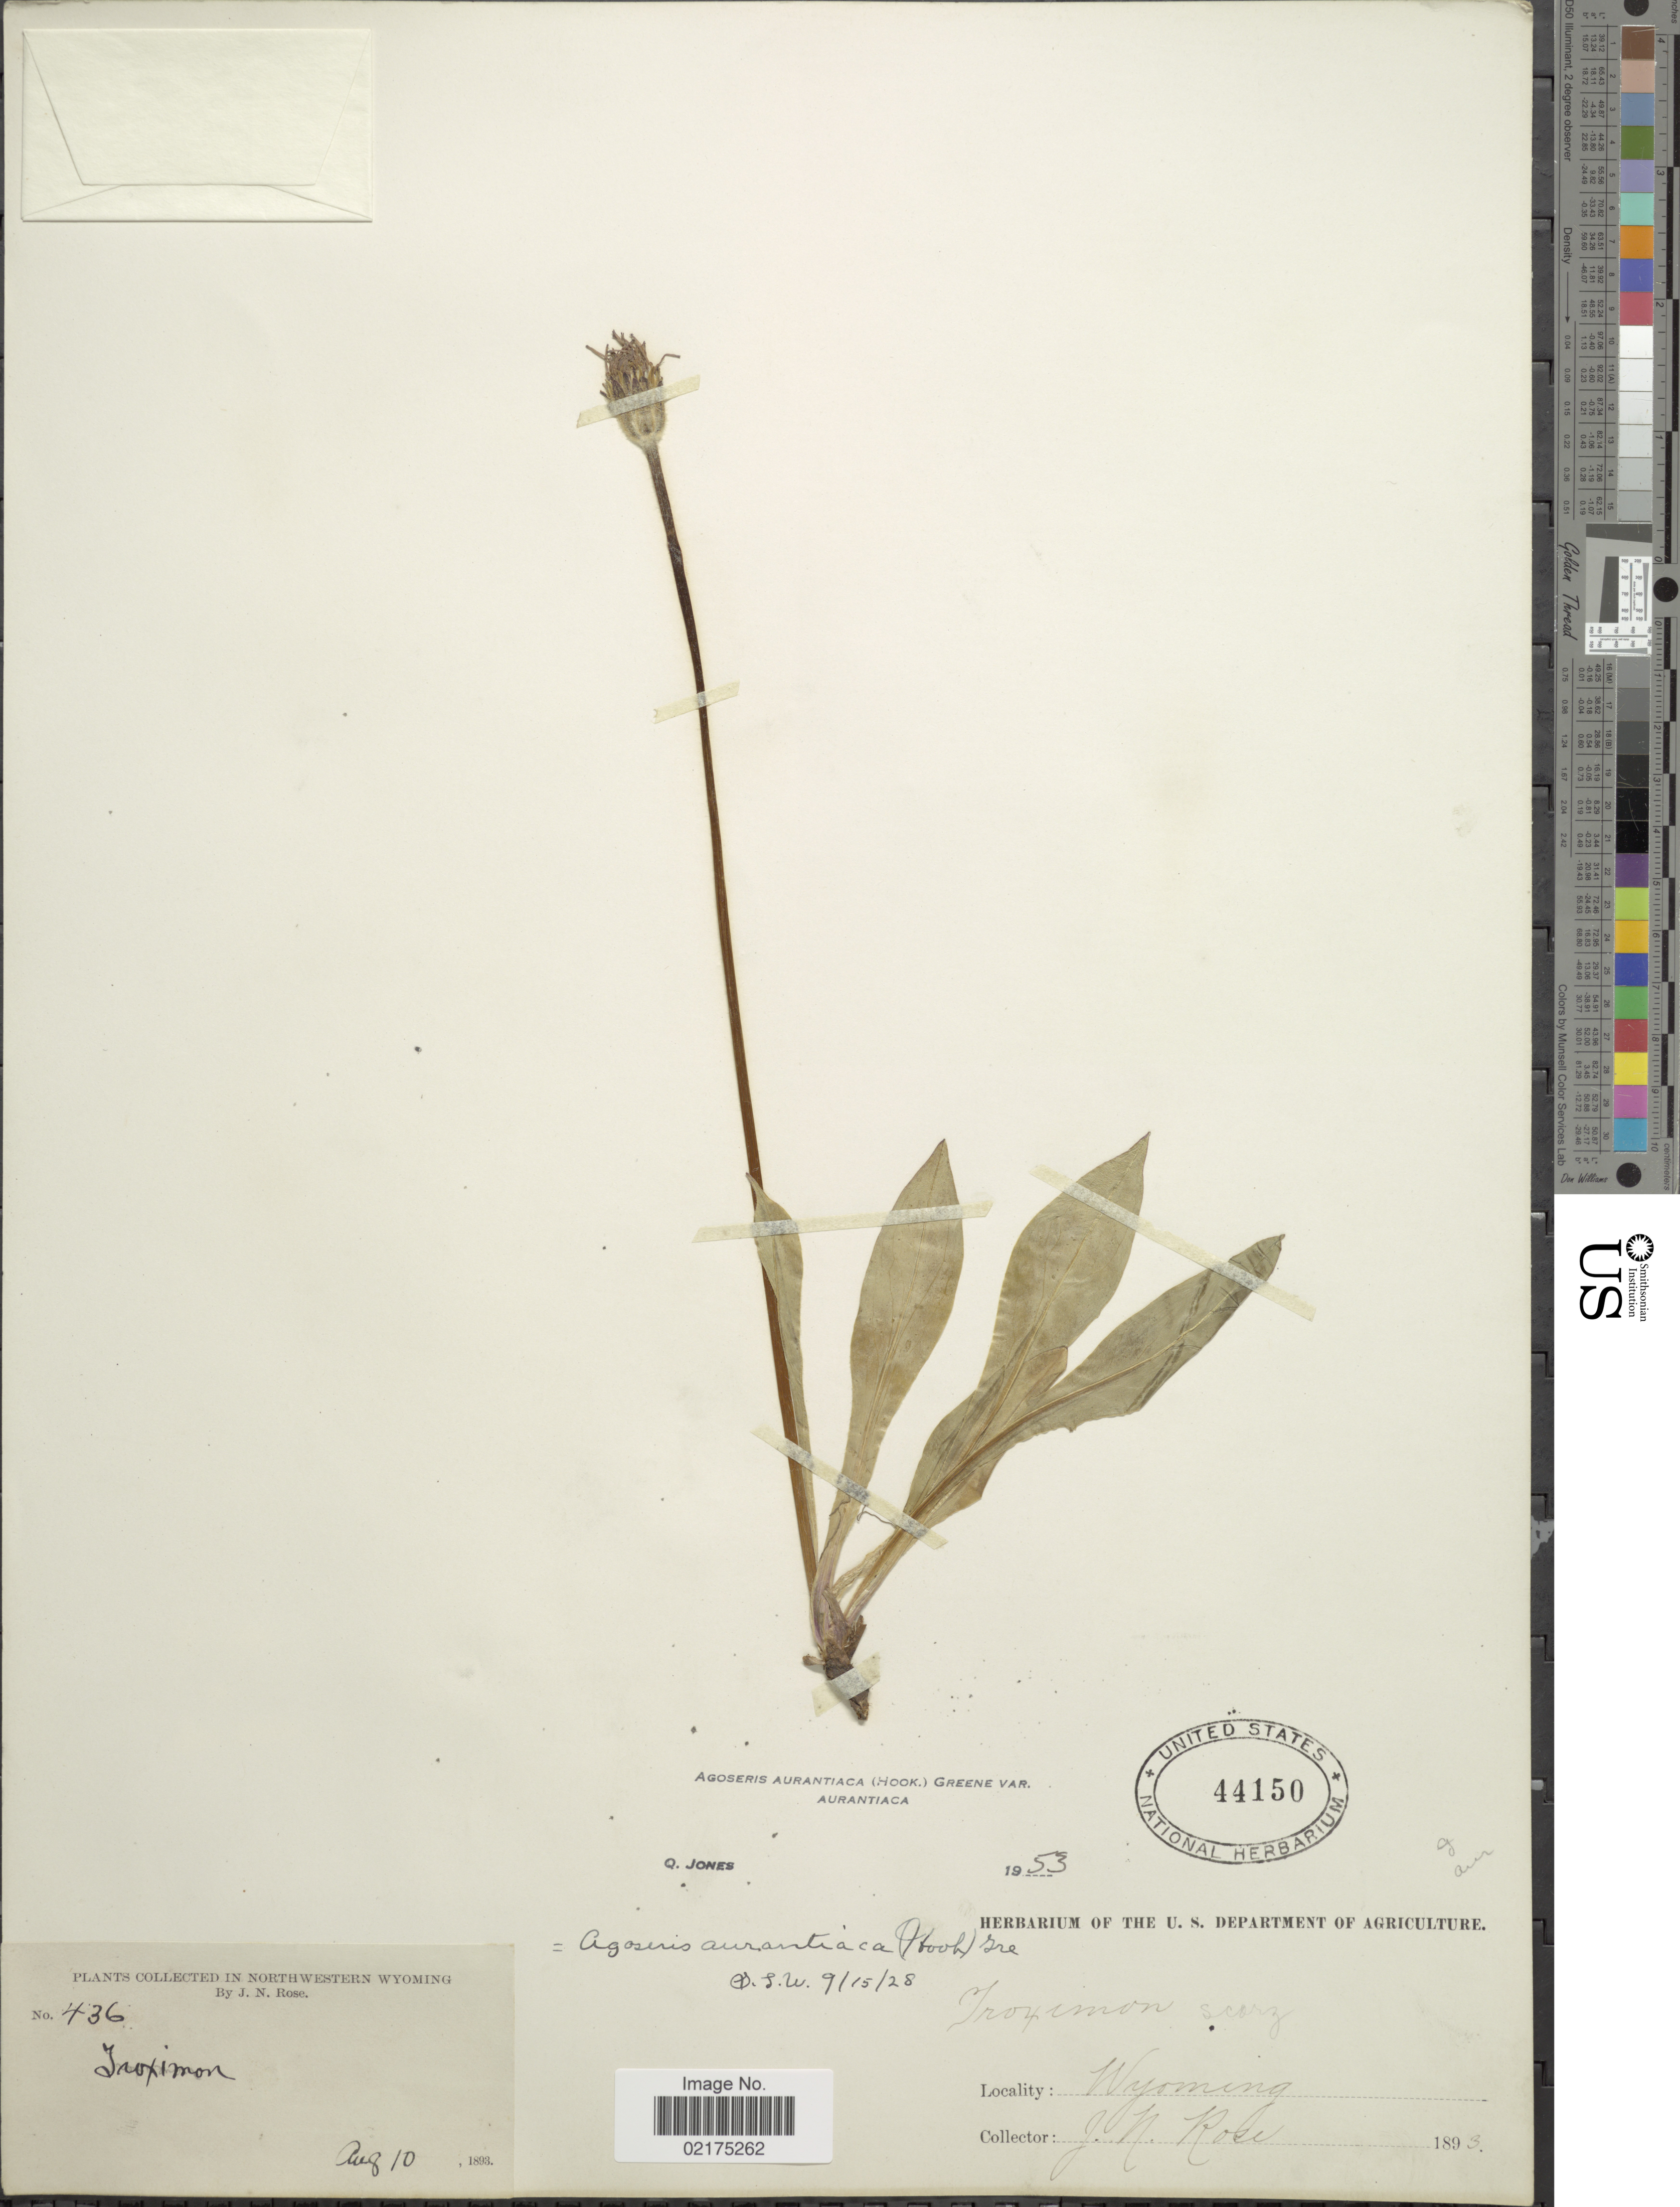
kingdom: Plantae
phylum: Tracheophyta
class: Magnoliopsida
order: Asterales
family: Asteraceae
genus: Agoseris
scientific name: Agoseris aurantiaca var. aurantiaca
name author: (Hook.) Greene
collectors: J. N. Rose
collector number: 436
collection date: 1893-08-10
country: United States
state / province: Wyoming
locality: Northwestern Wyoming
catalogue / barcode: US 44150